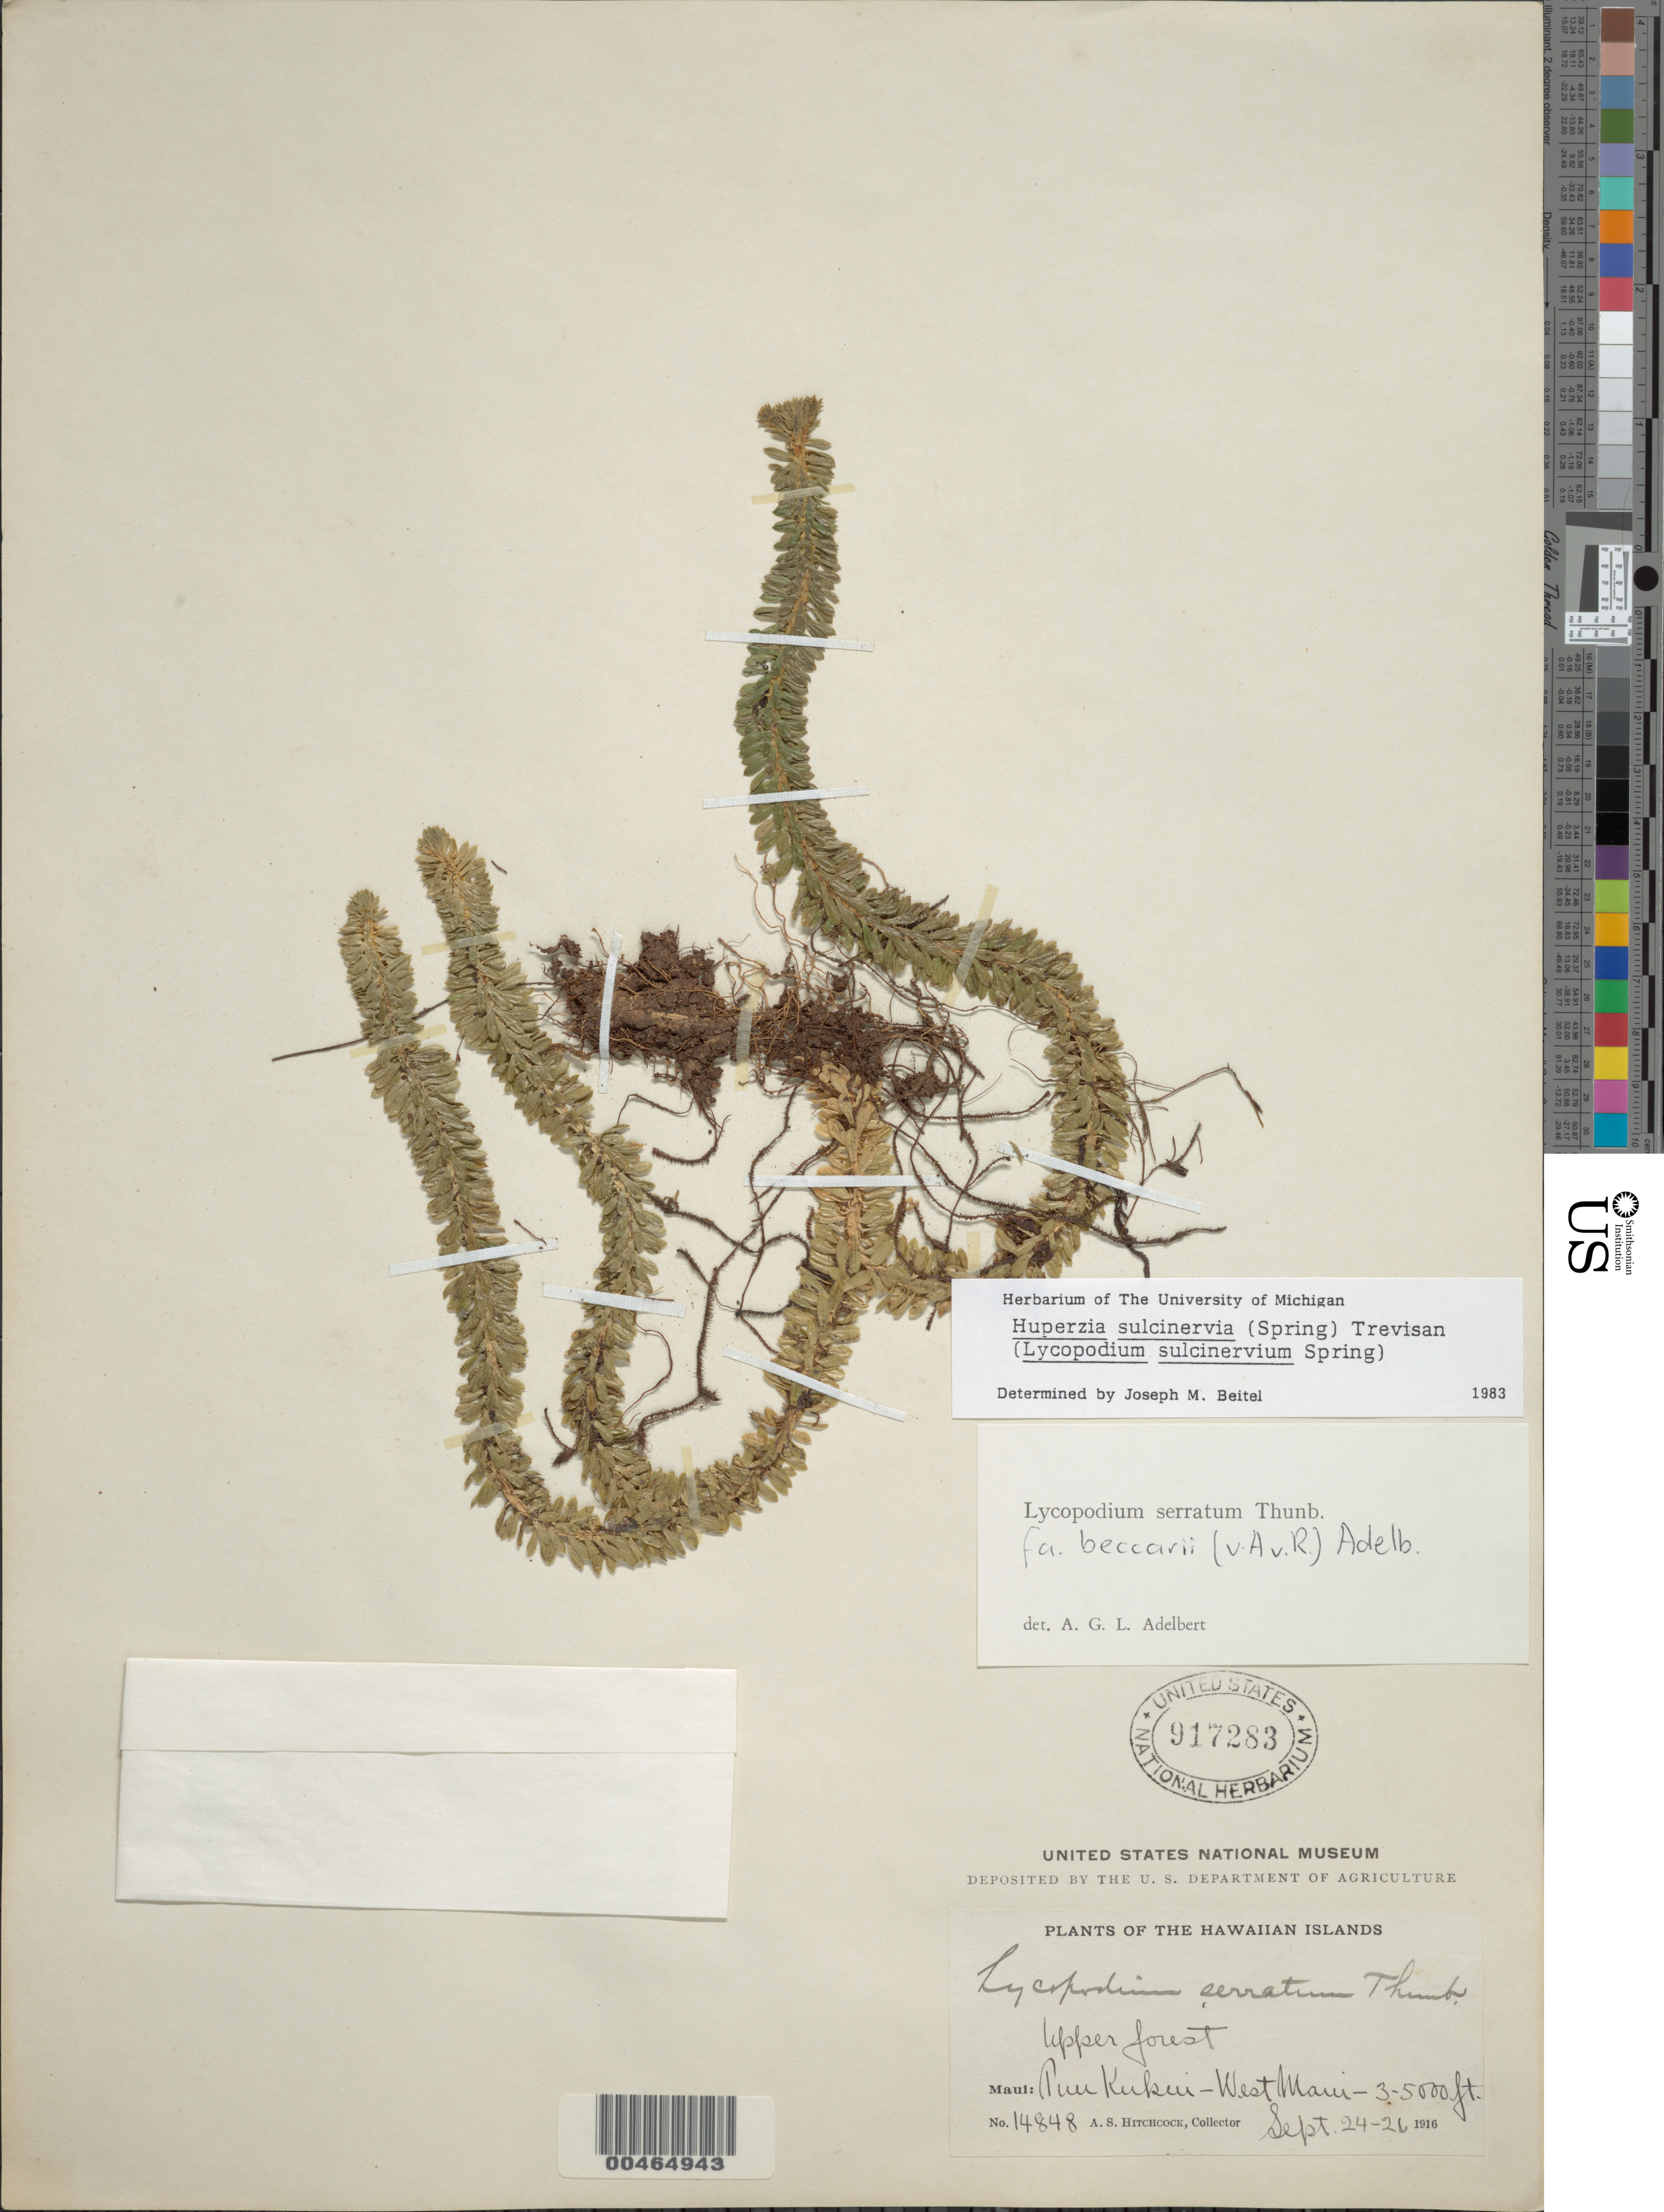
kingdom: Plantae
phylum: Tracheophyta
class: Lycopodiopsida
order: Lycopodiales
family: Lycopodiaceae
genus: Huperzia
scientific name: Huperzia subintegra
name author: (Hillebr.) Beitel & W.H. Wagner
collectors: A. S. Hitchcock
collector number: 14848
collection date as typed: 24 Sep 1916 to 26 Sep 1916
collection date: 1916-09-24/1916-09-26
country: United States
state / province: Hawaii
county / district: Maui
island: Maui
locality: Puu Kukui, W Maui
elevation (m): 914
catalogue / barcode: US 917283